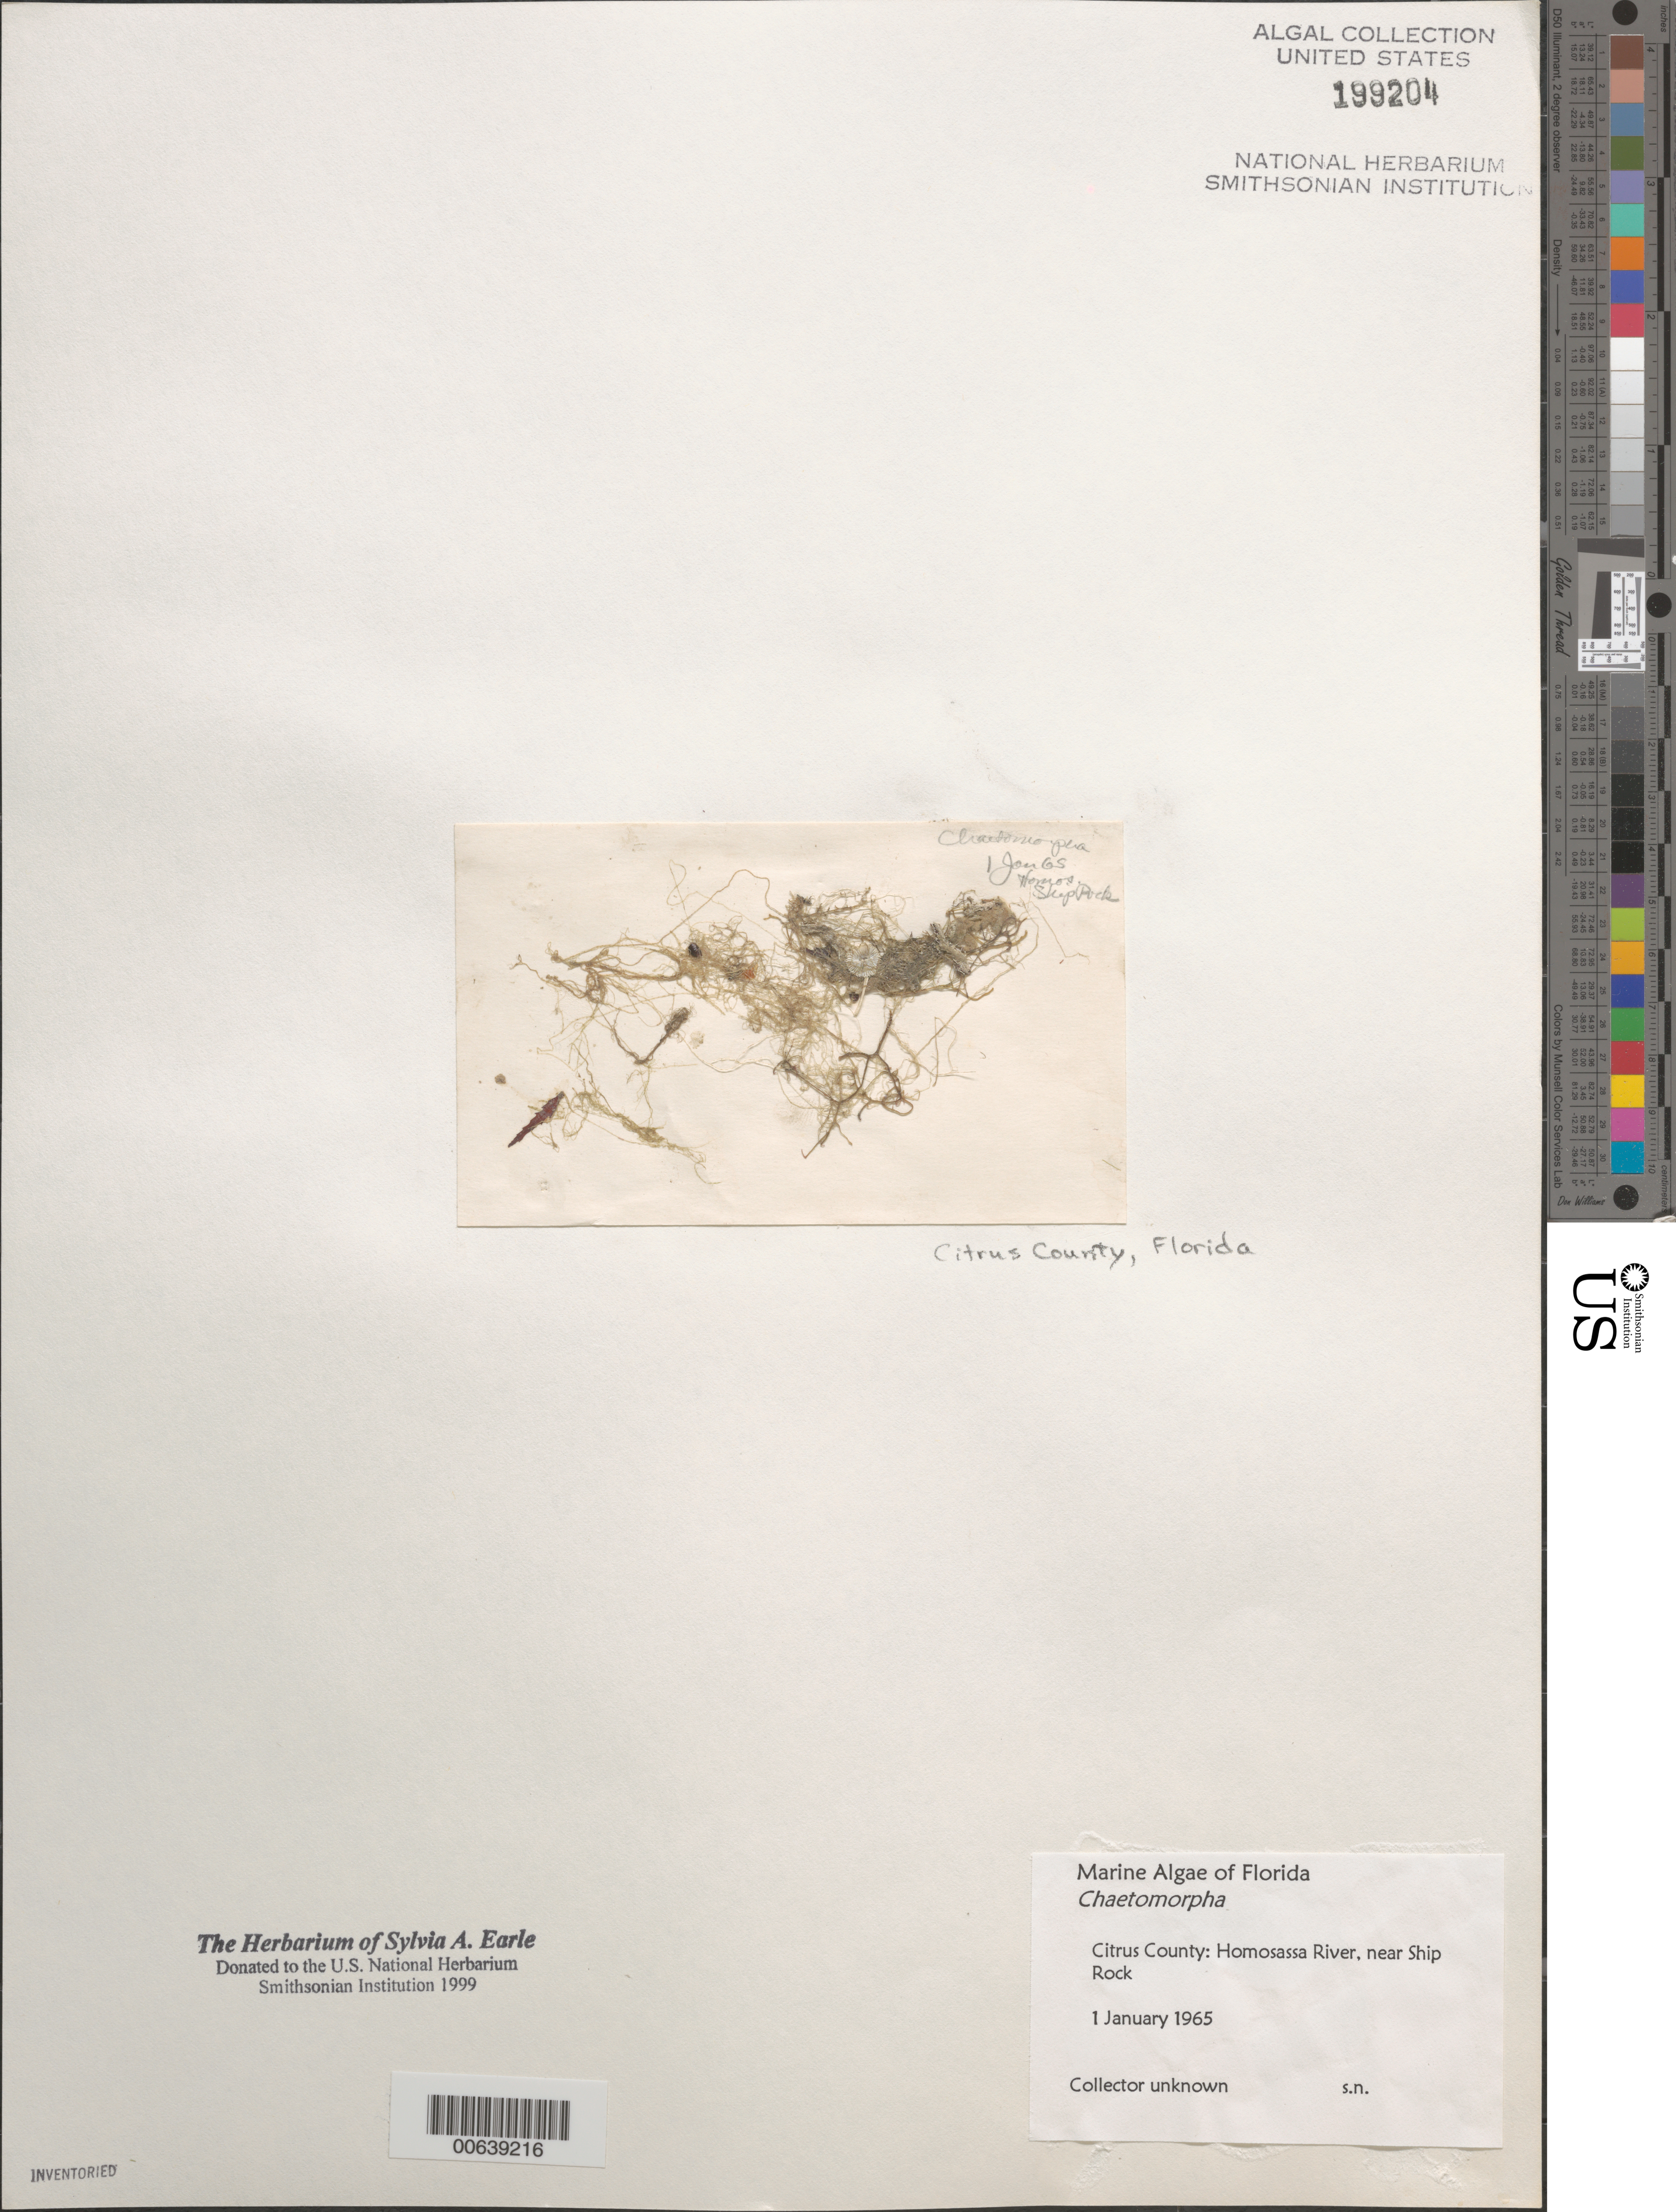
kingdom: Plantae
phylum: Chlorophyta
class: Ulvophyceae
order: Cladophorales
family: Cladophoraceae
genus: Chaetomorpha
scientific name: Chaetomorpha sp.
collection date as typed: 01 Jan 1965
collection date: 1965-01-01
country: United States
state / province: Florida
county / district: Citrus County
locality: Homosassa River, Ship Rock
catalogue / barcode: US 199204